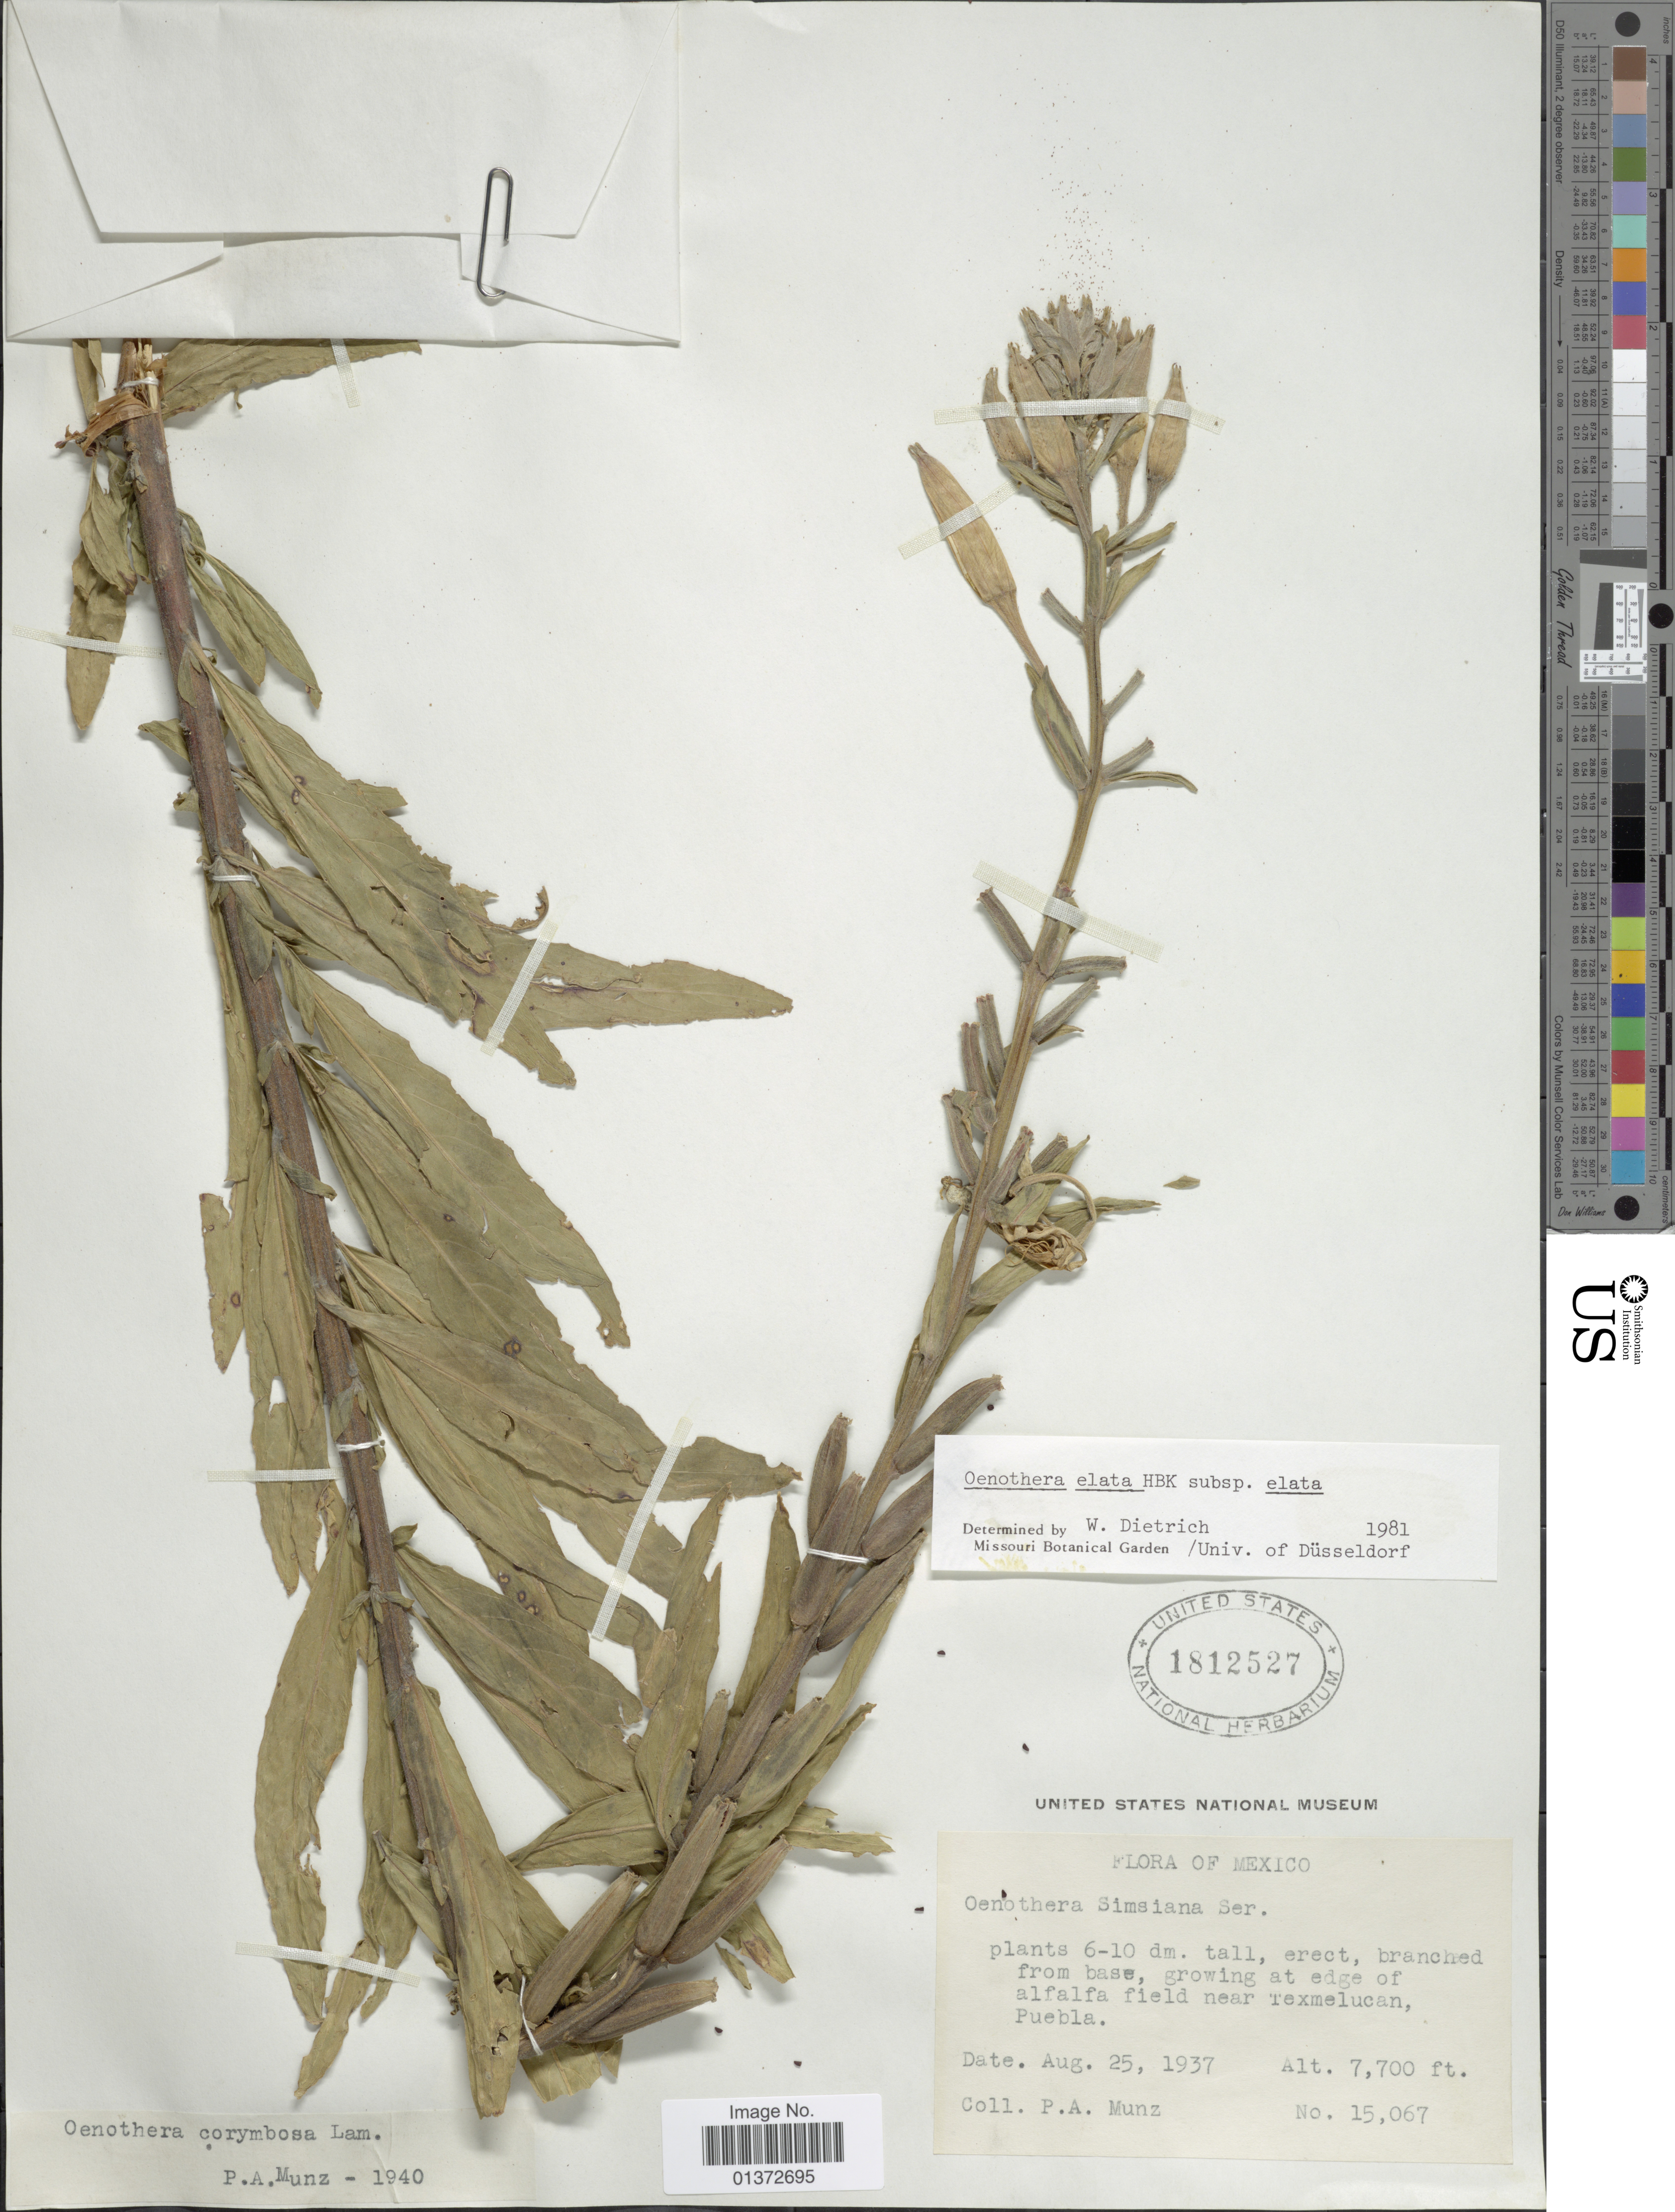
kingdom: Plantae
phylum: Tracheophyta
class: Magnoliopsida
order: Myrtales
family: Onagraceae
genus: Oenothera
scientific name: Oenothera elata subsp. elata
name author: Kunth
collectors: P. A. Munz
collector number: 15067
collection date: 1937-08-25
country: Mexico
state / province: Puebla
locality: Edge of alfalfa field near Texmelucan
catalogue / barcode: US 1812527